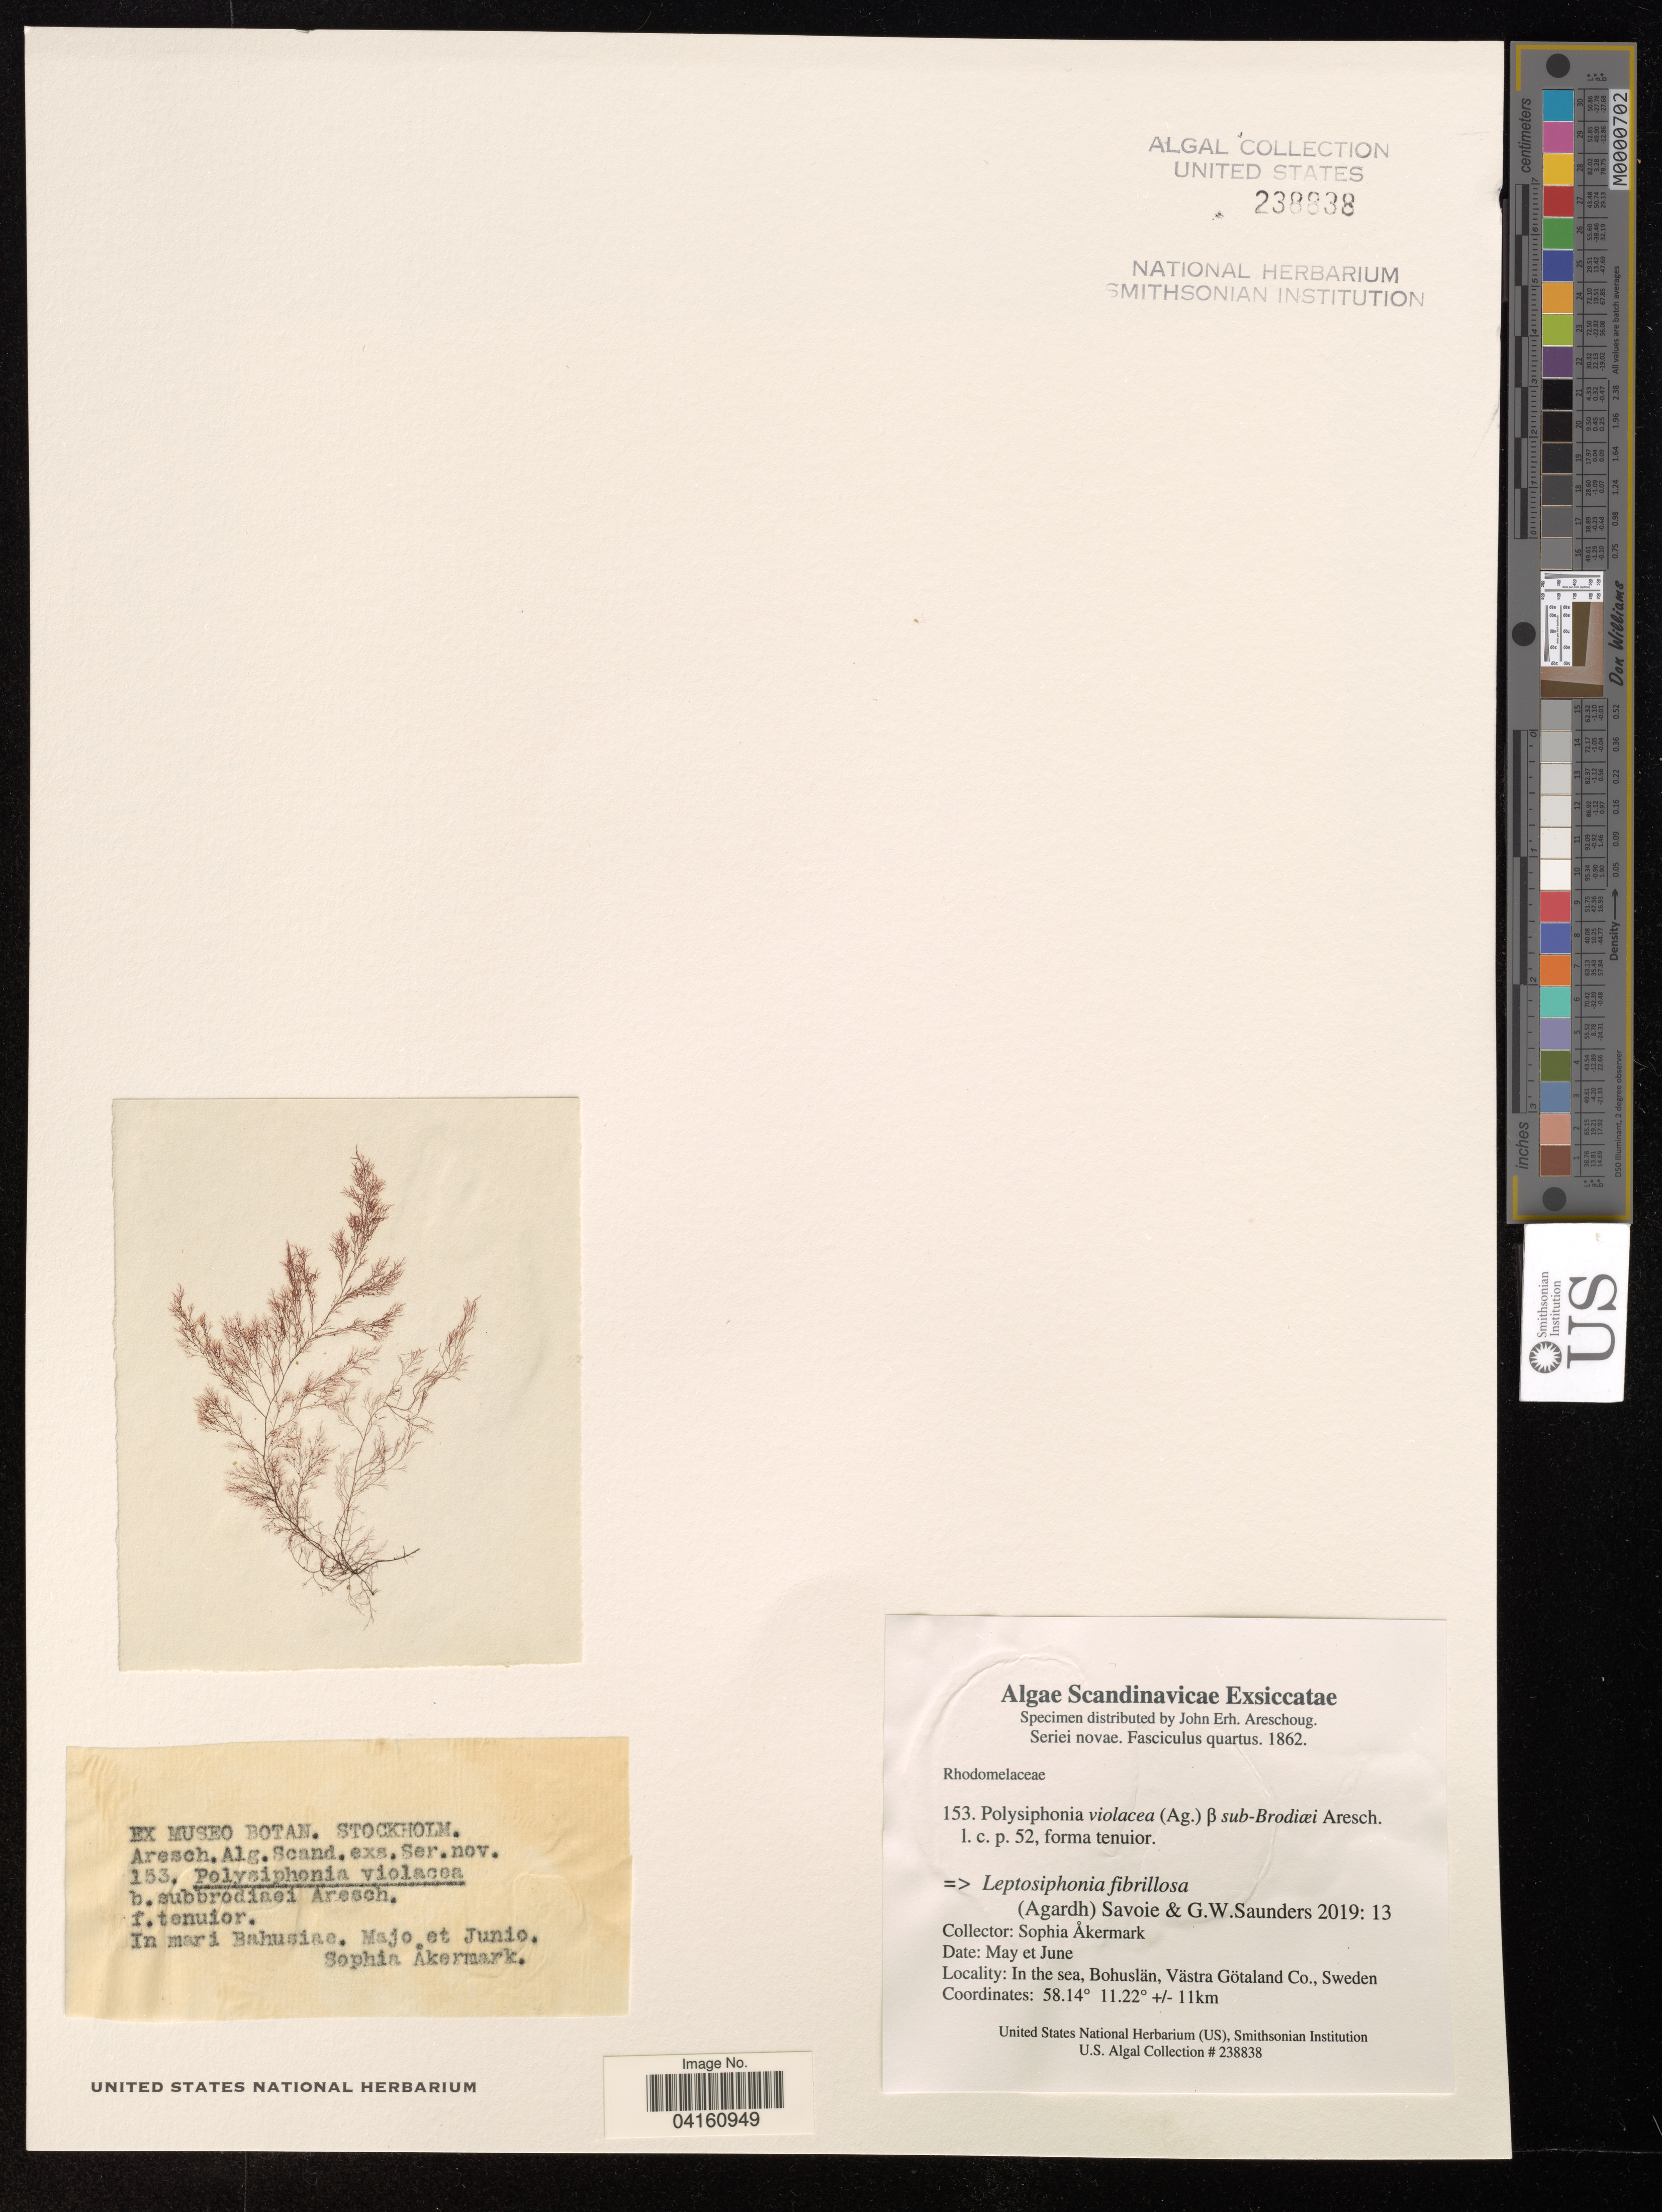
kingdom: Plantae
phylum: Rhodophyta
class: Florideophyceae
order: Ceramiales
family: Rhodomelaceae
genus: Leptosiphonia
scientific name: Leptosiphonia fibrillosa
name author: (C. Agardh) Savoie & G.W. Saunders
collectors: S. Akermark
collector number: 153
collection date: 1862-05/1862-06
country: Sweden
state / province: Västra Götaland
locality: Bohuslan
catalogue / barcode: US 238838